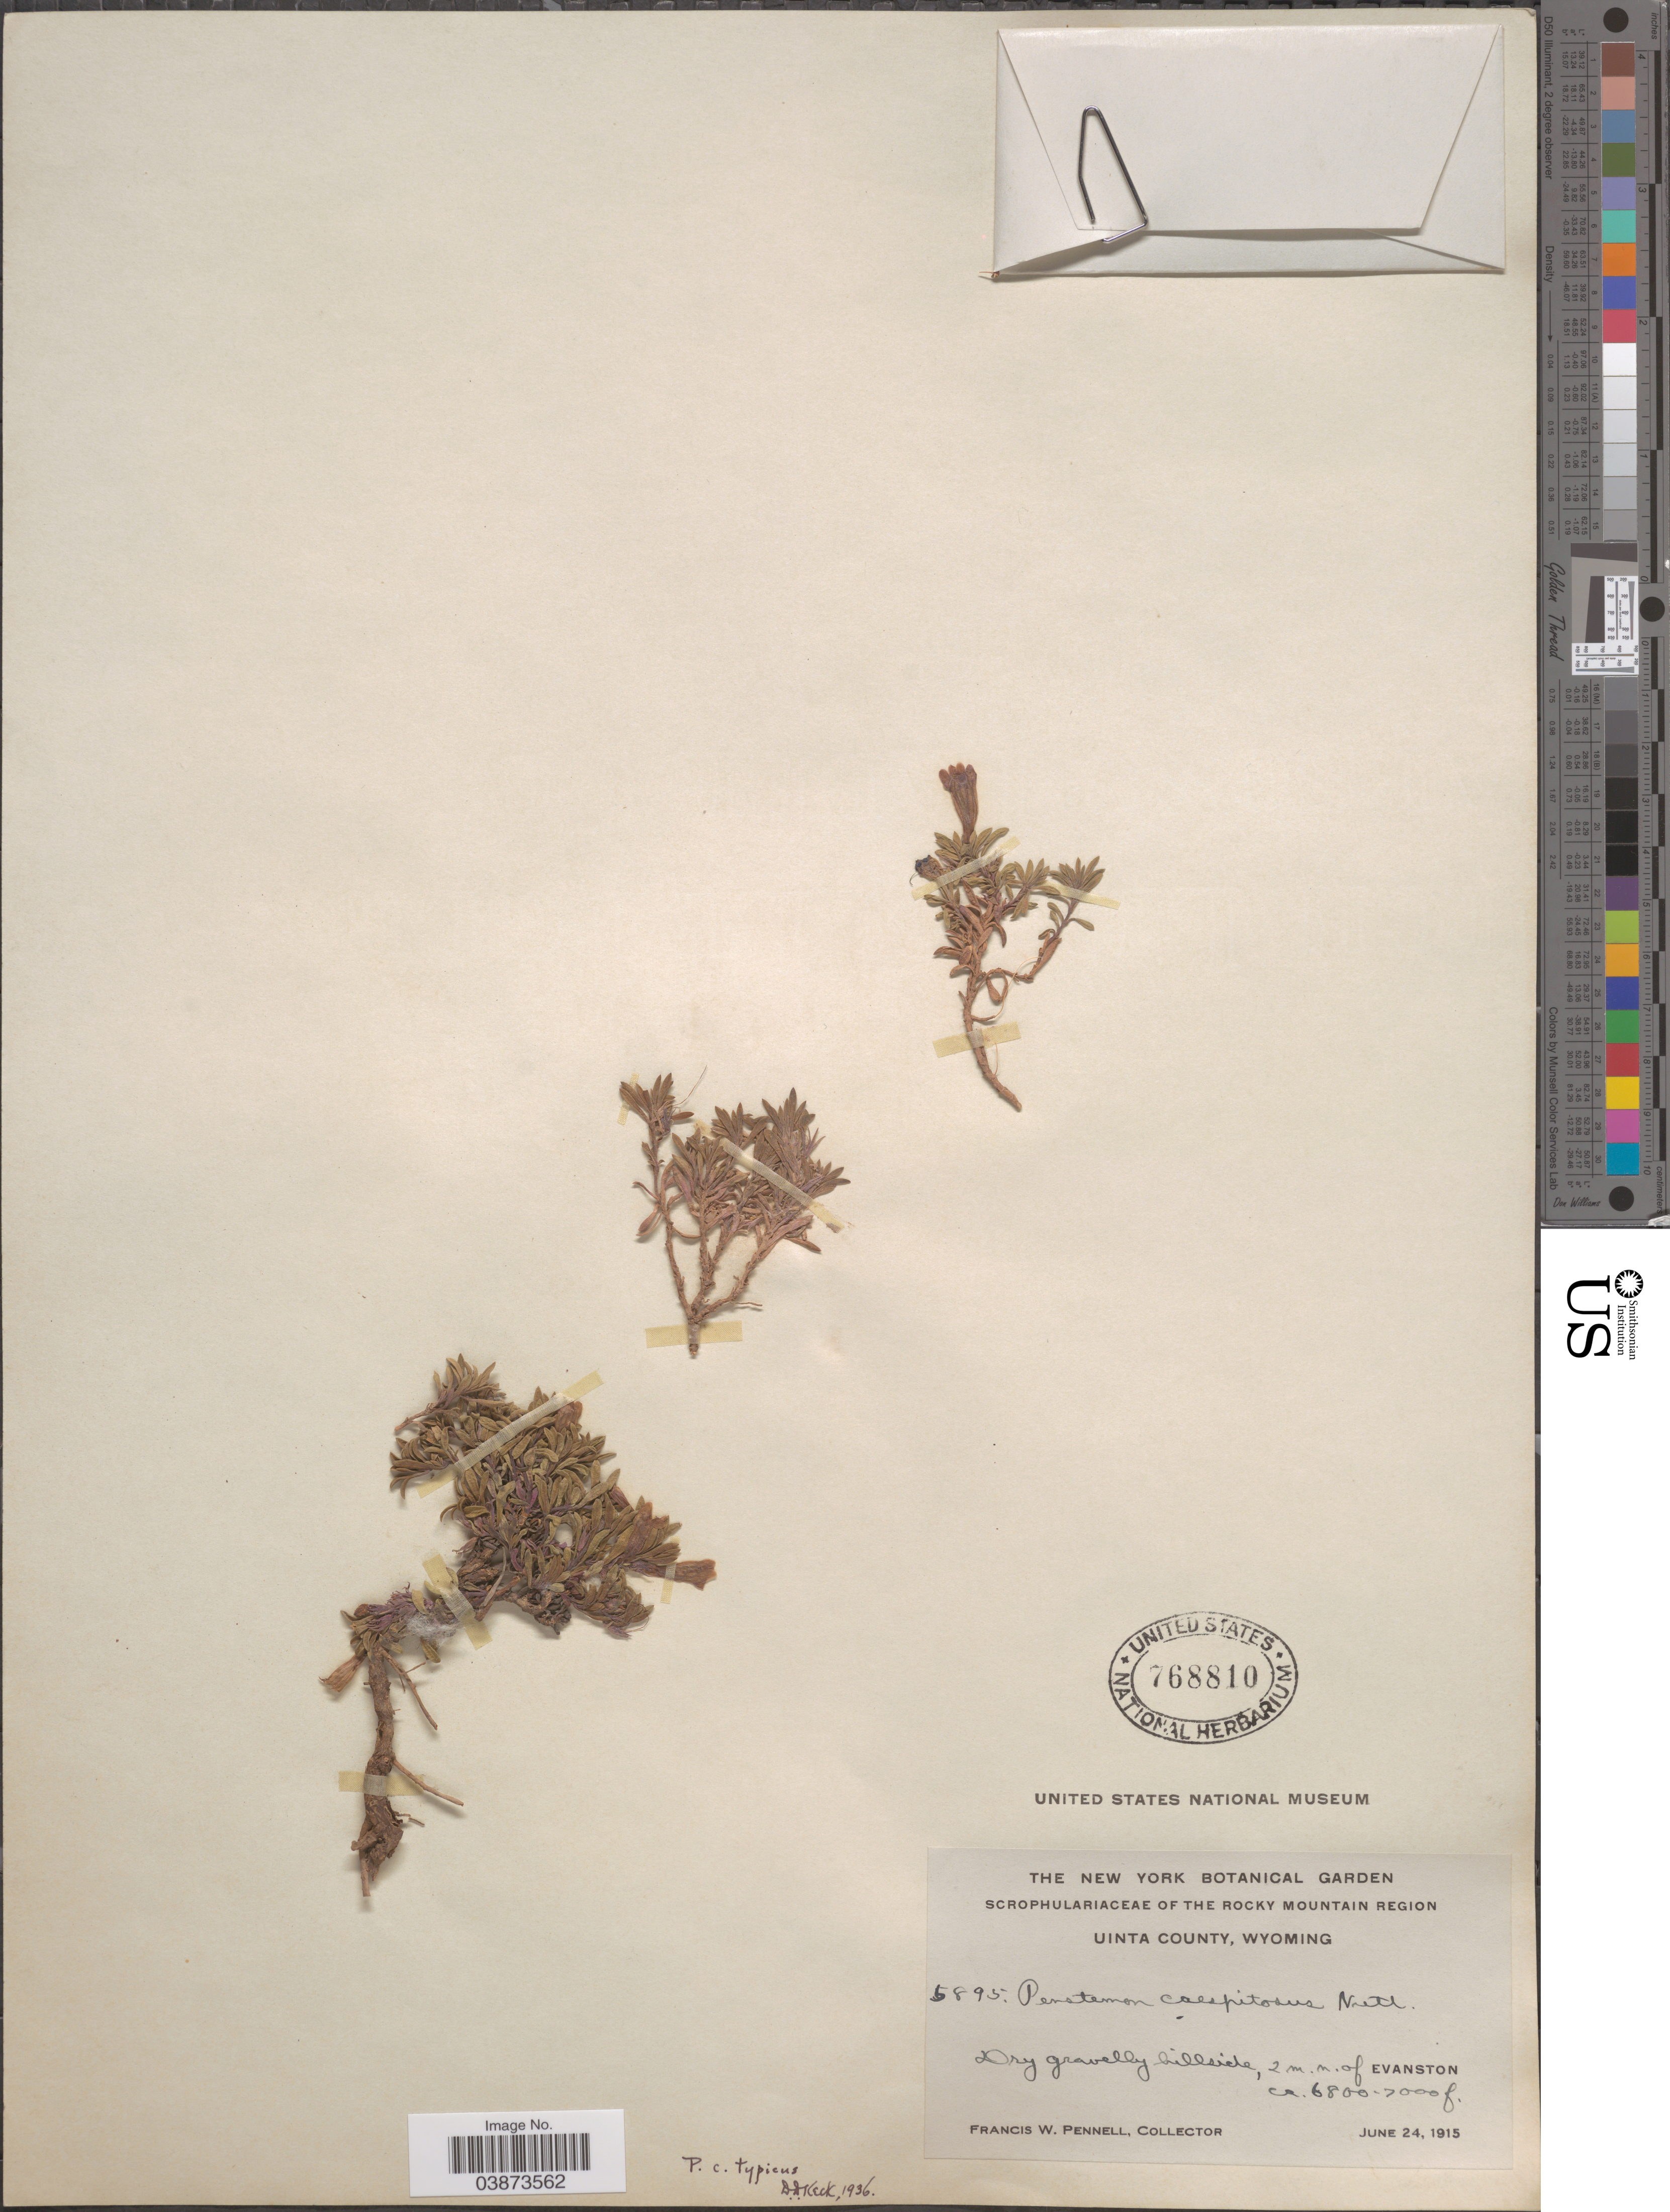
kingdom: Plantae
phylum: Tracheophyta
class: Magnoliopsida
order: Lamiales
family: Plantaginaceae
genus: Penstemon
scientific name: Penstemon caespitosus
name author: Nutt. ex A. Gray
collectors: F. W. Pennell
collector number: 5895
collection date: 1915-06-24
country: United States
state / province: Wyoming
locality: The Rocky Mountain Region. Uinta County. 2 m.n. of Evanston.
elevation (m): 2073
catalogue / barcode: US 768810